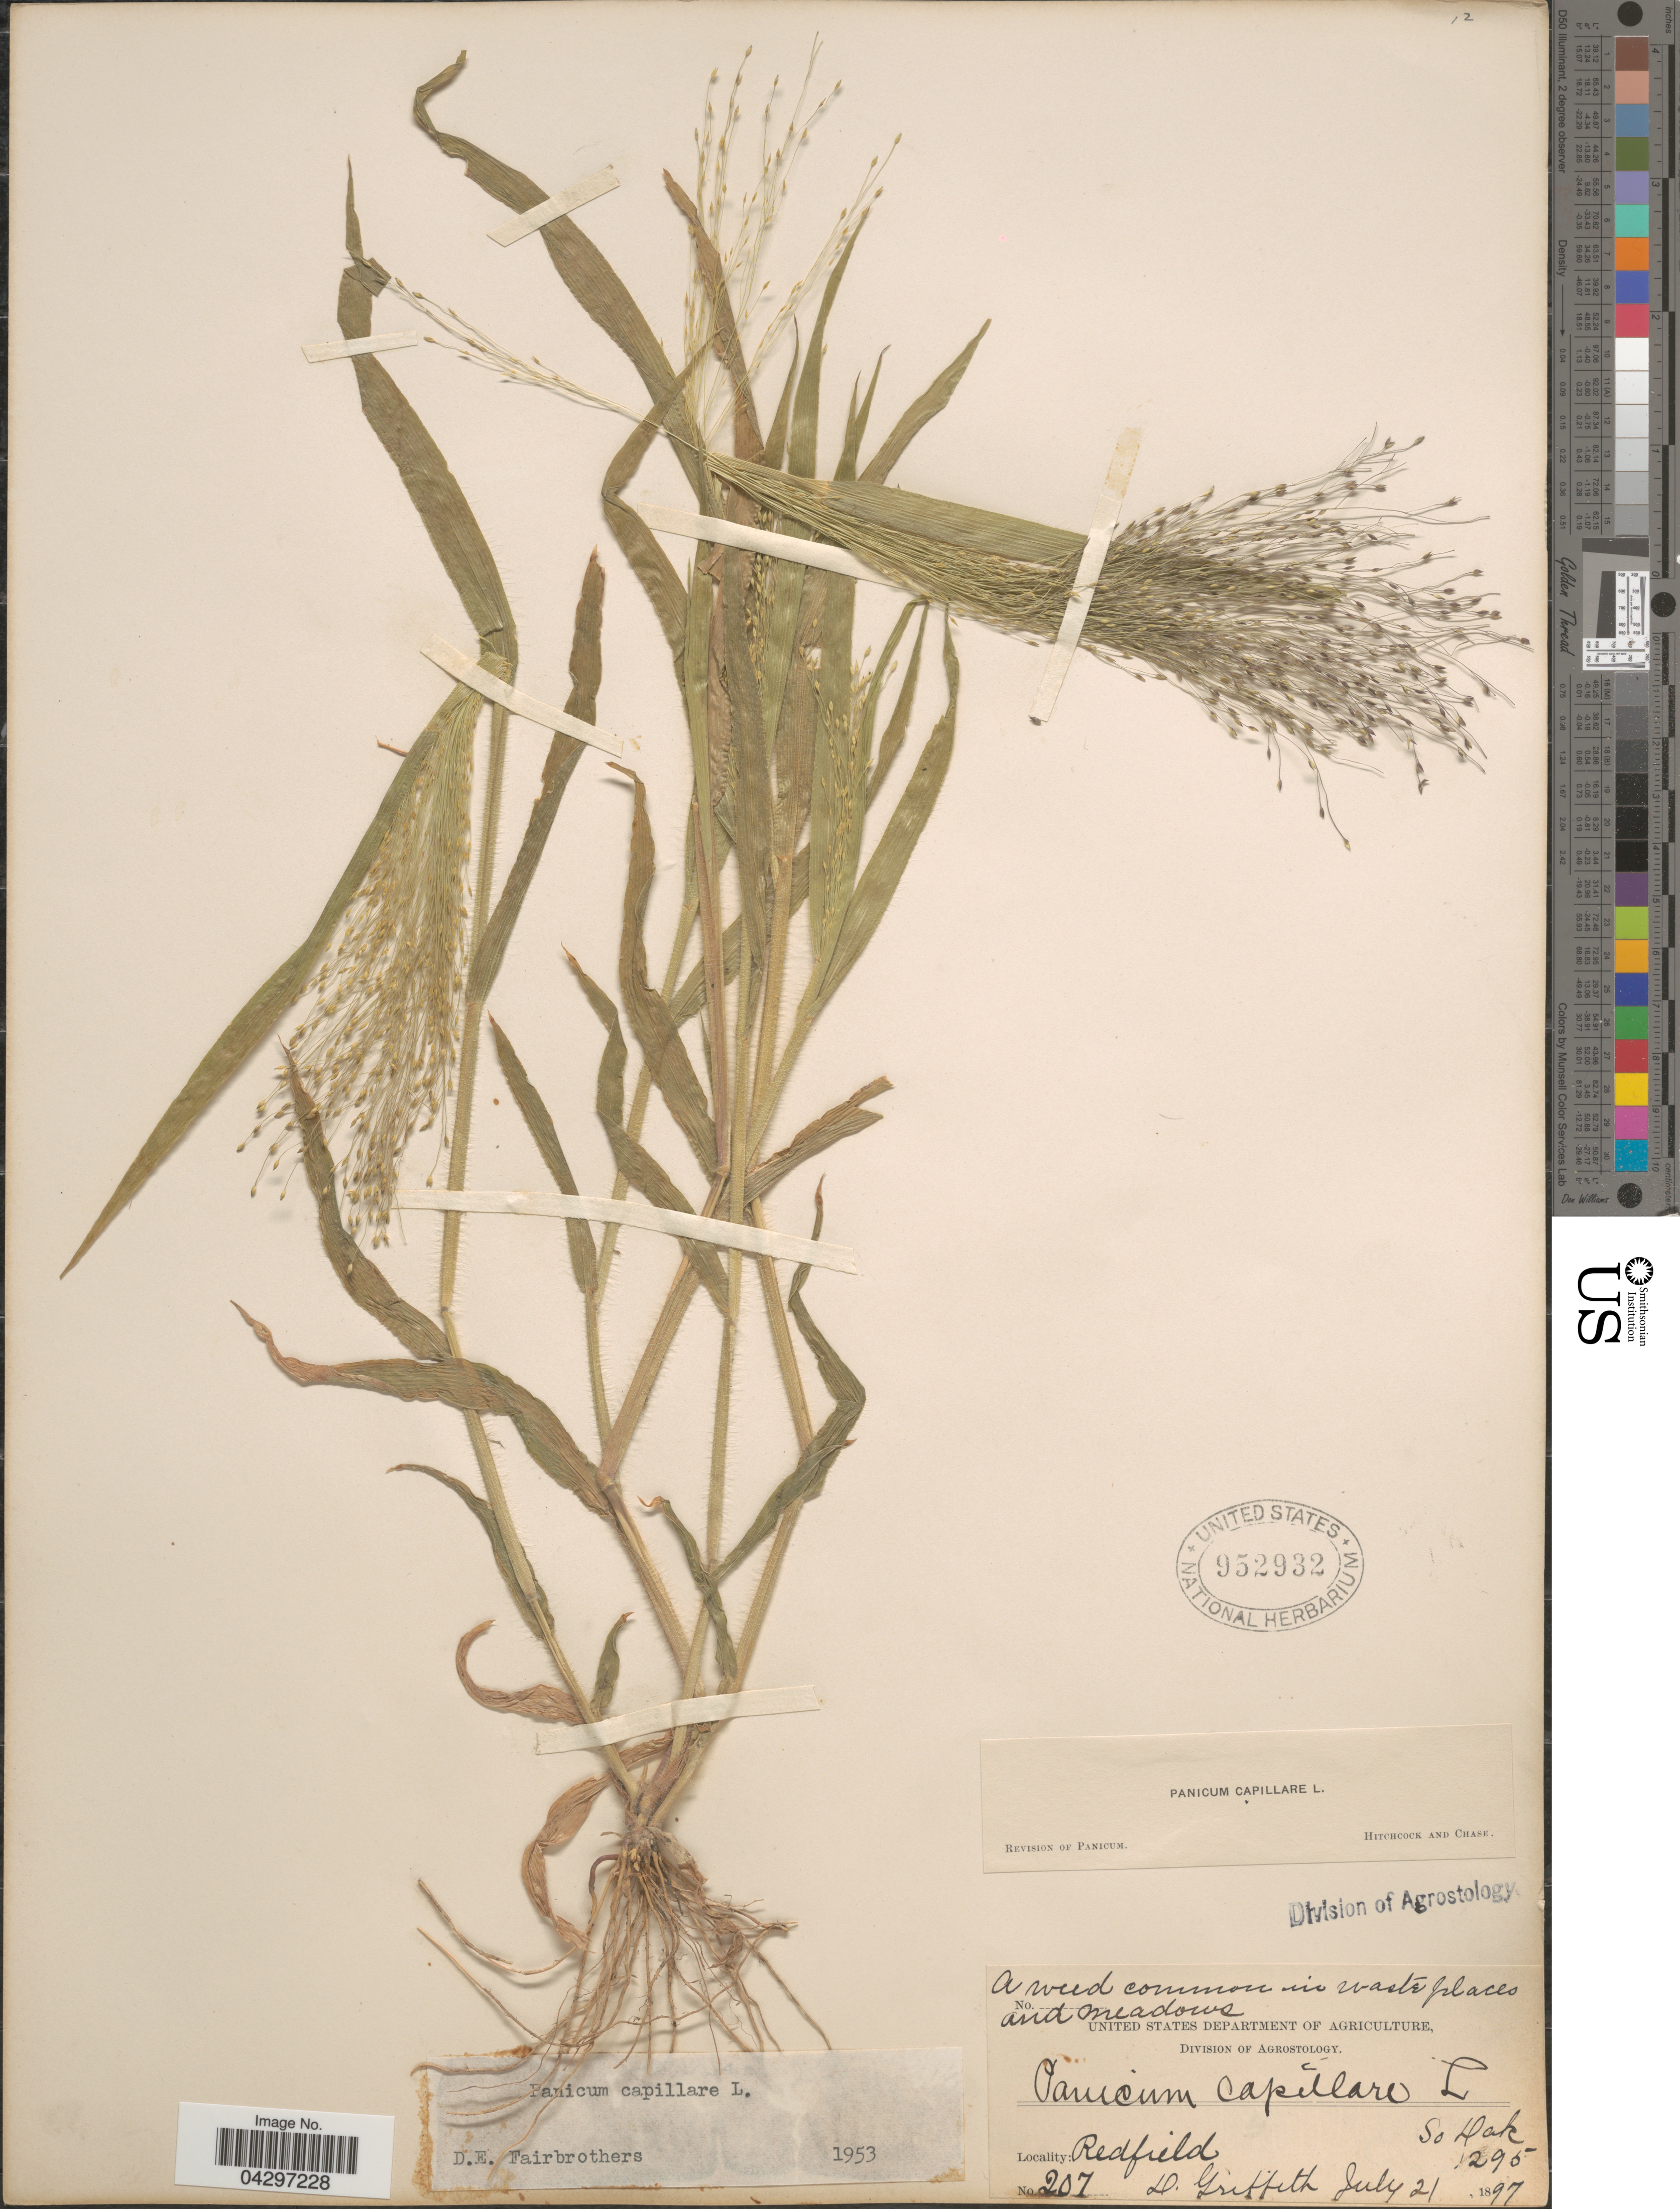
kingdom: Plantae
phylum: Tracheophyta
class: Liliopsida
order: Poales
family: Poaceae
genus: Panicum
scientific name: Panicum capillare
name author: L.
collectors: D. Griffith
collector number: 207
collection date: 1897-07-21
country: United States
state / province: South Dakota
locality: Redfield.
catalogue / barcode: US 952932